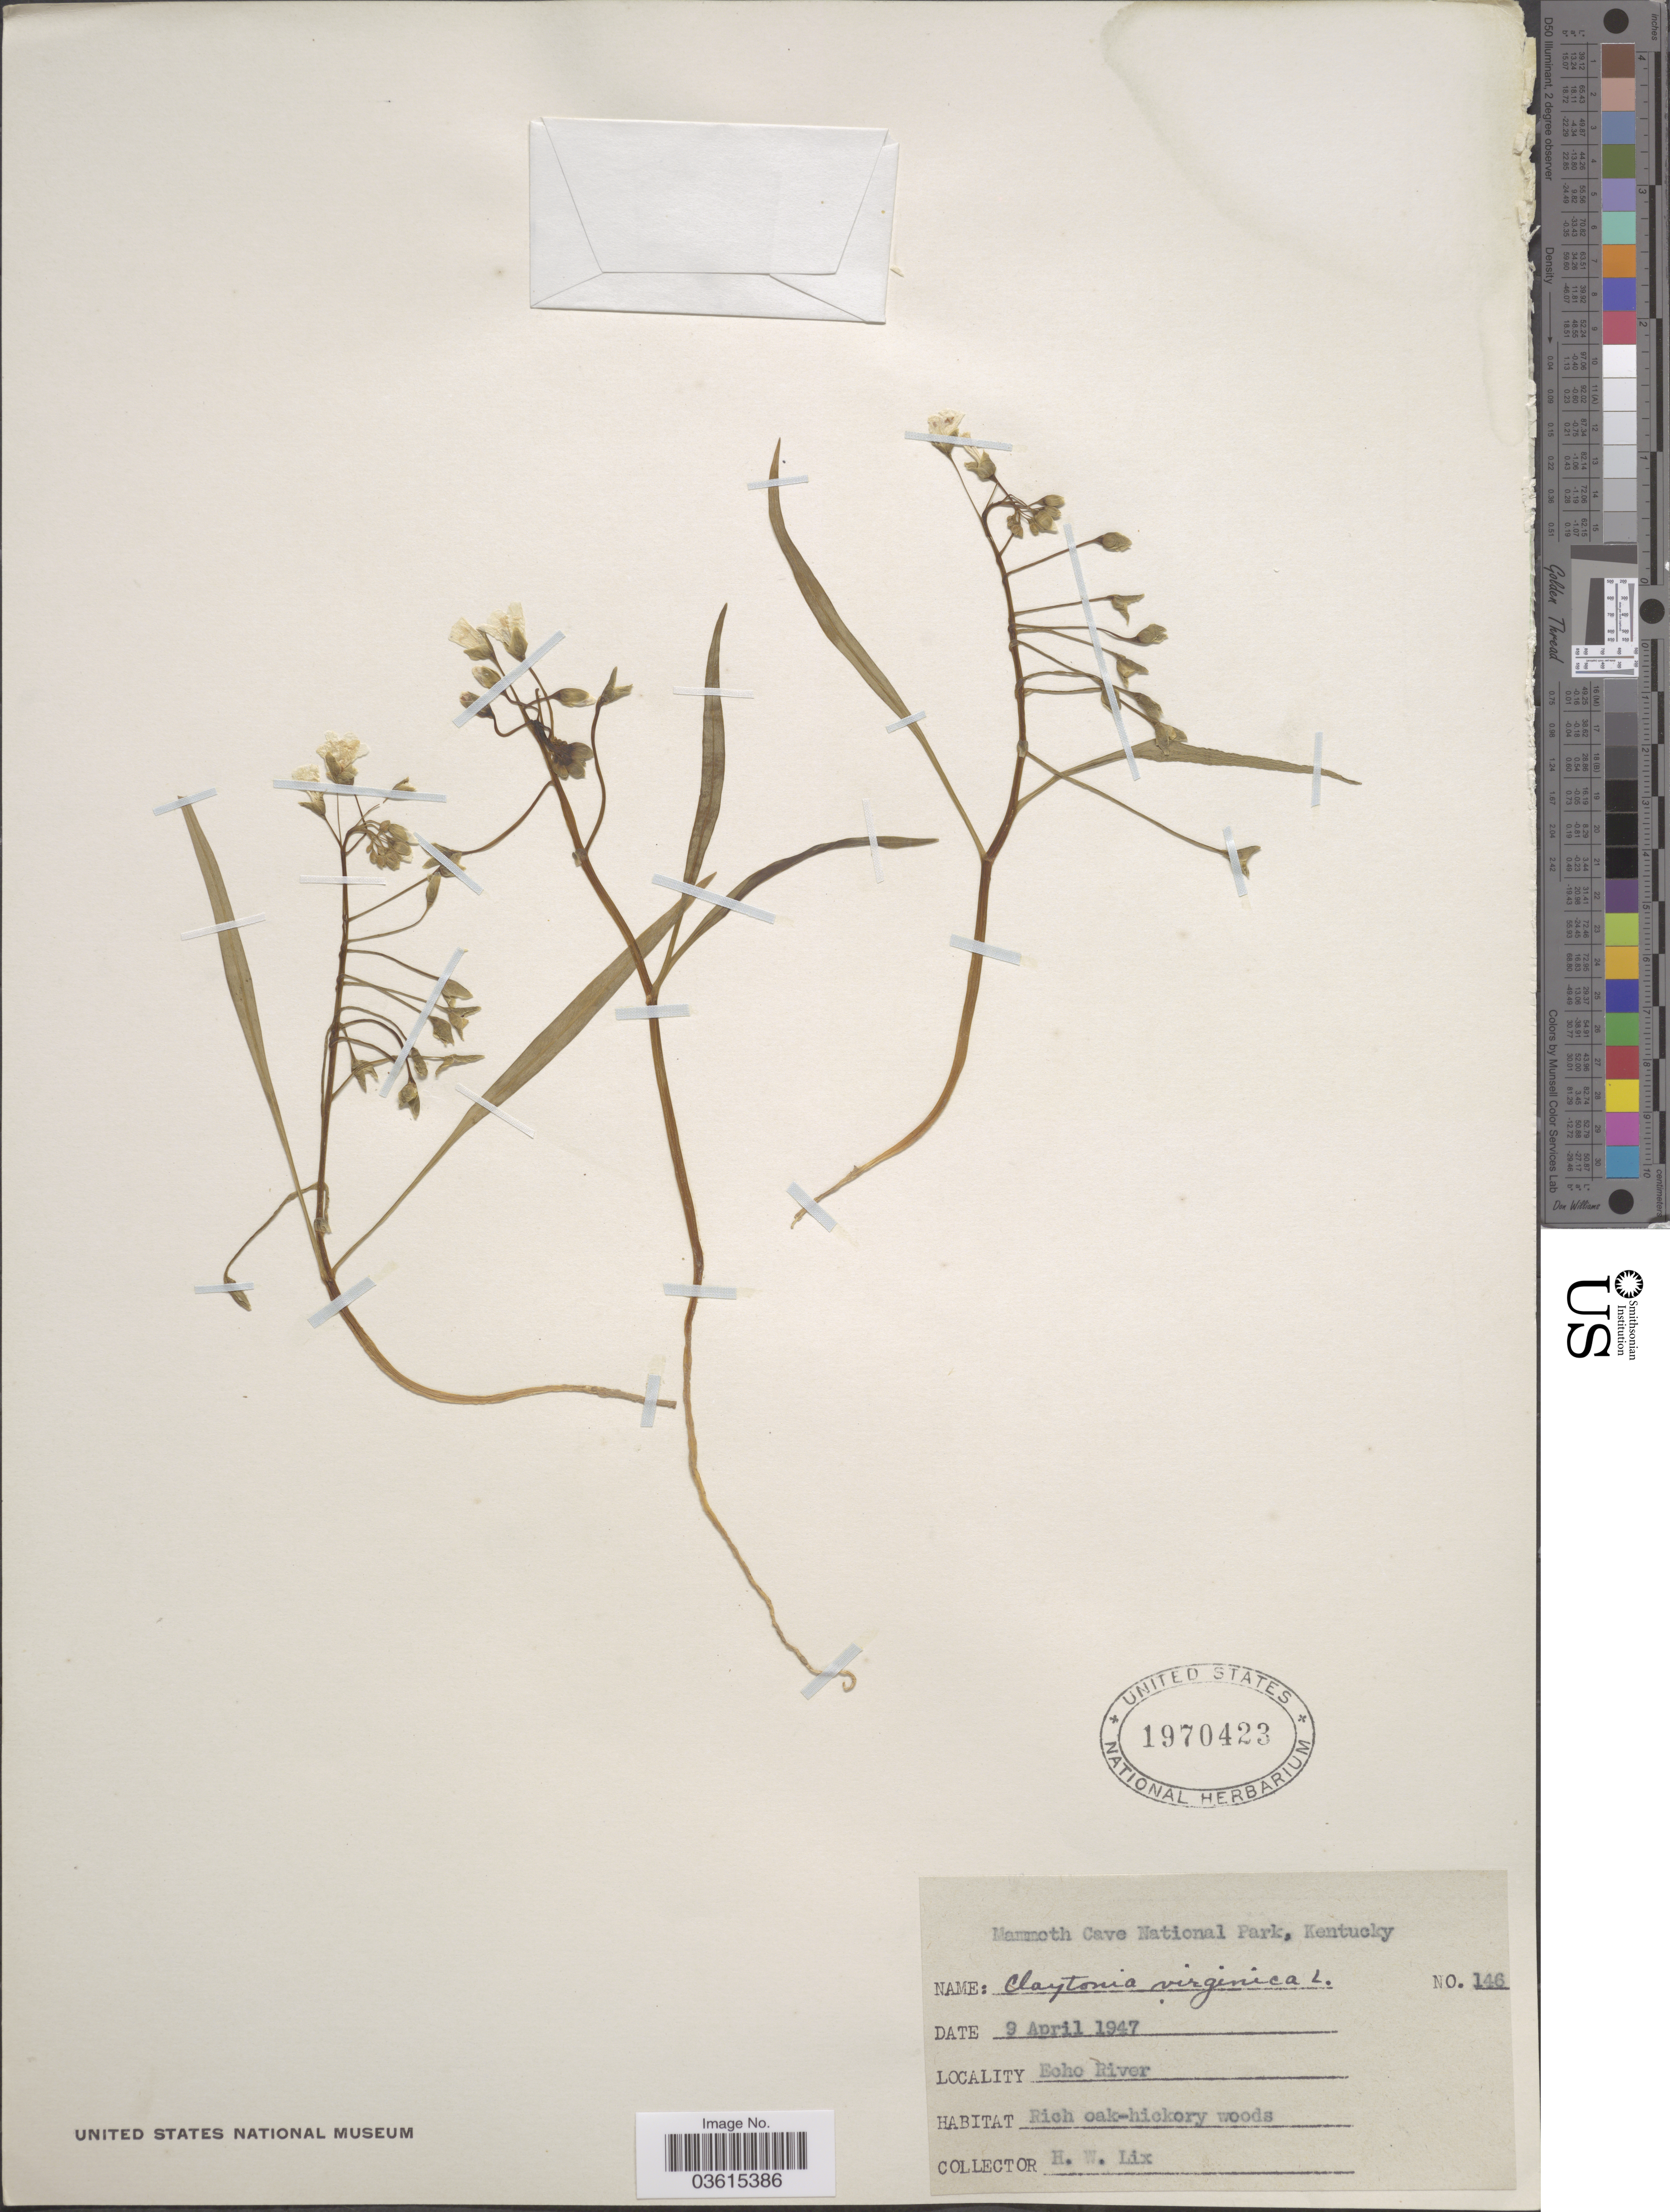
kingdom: Plantae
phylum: Tracheophyta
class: Magnoliopsida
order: Caryophyllales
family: Montiaceae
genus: Claytonia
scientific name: Claytonia virginica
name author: L.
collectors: H. W. Lix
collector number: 146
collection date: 1947-04-09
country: United States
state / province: Kentucky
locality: Mammoth Cave National Park. Echo River.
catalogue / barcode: US 1970423